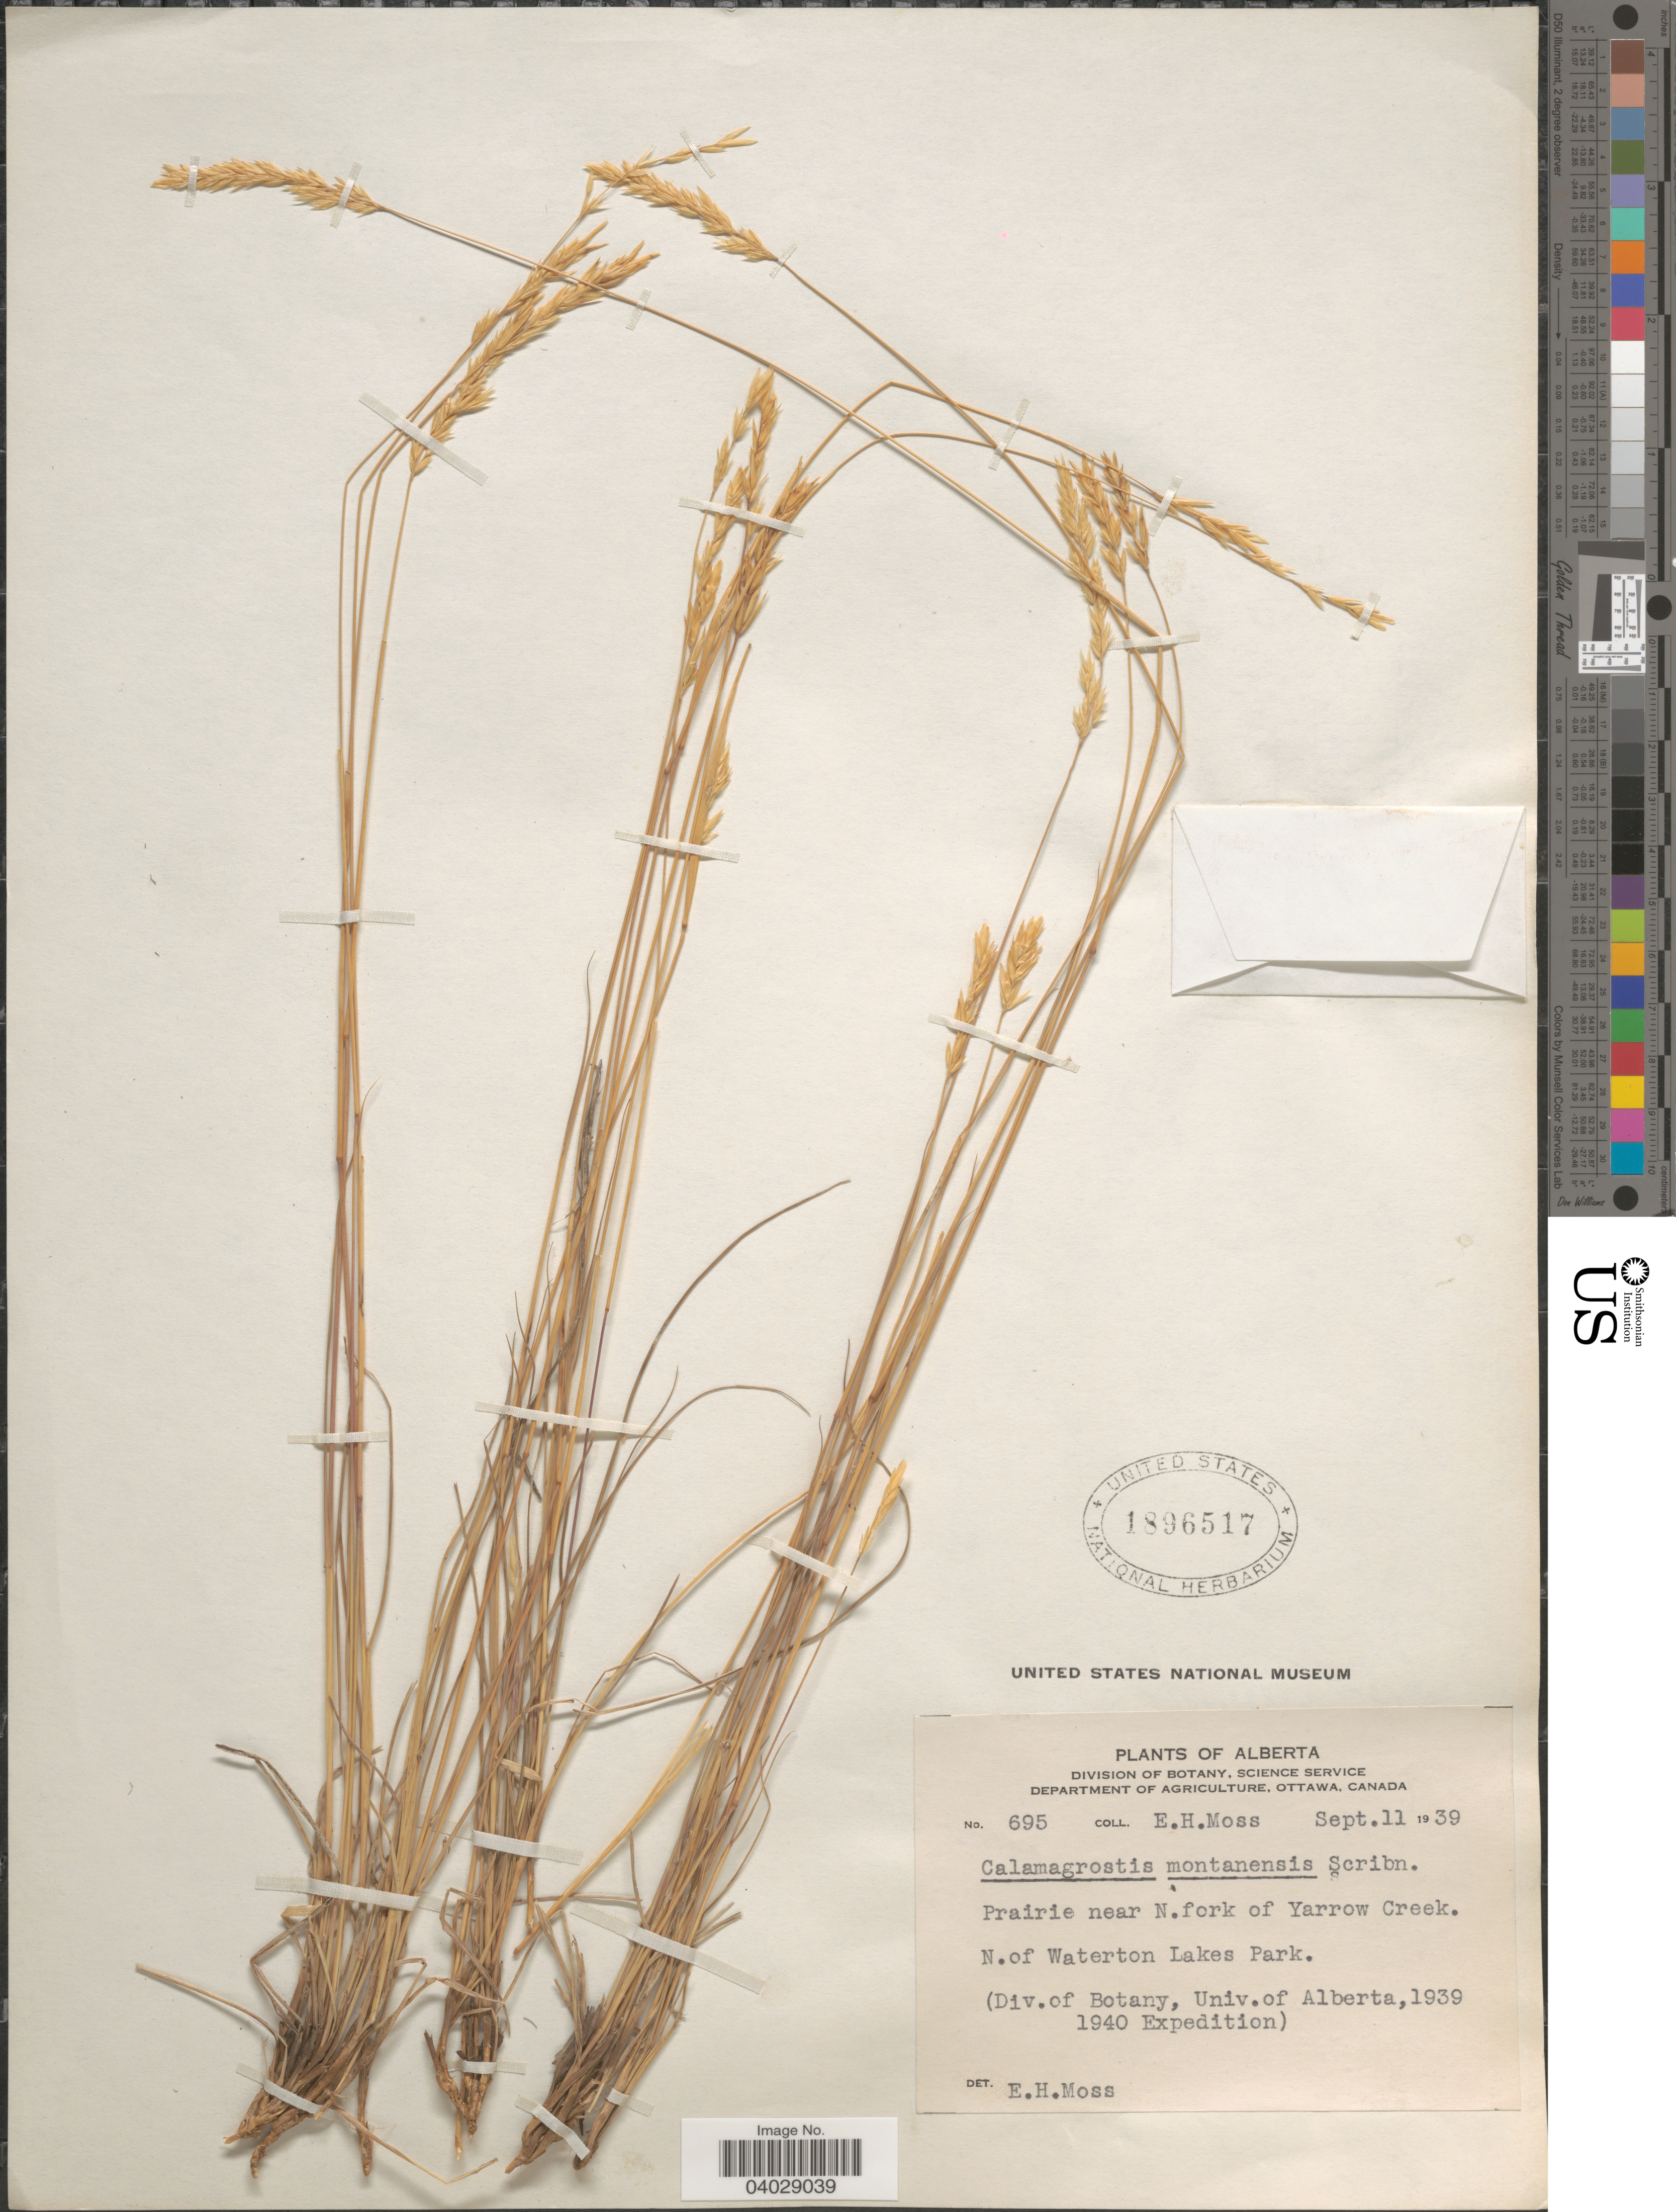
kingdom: Plantae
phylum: Tracheophyta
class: Liliopsida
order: Poales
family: Poaceae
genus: Calamagrostis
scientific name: Calamagrostis montanensis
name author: Scribn. ex Vasey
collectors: E. Moss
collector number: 695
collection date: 1939-09-11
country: Canada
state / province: Alberta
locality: Prairie near N. fork of Yarrow Creek. N. of Waterton Lakes Park.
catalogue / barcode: US 1896517